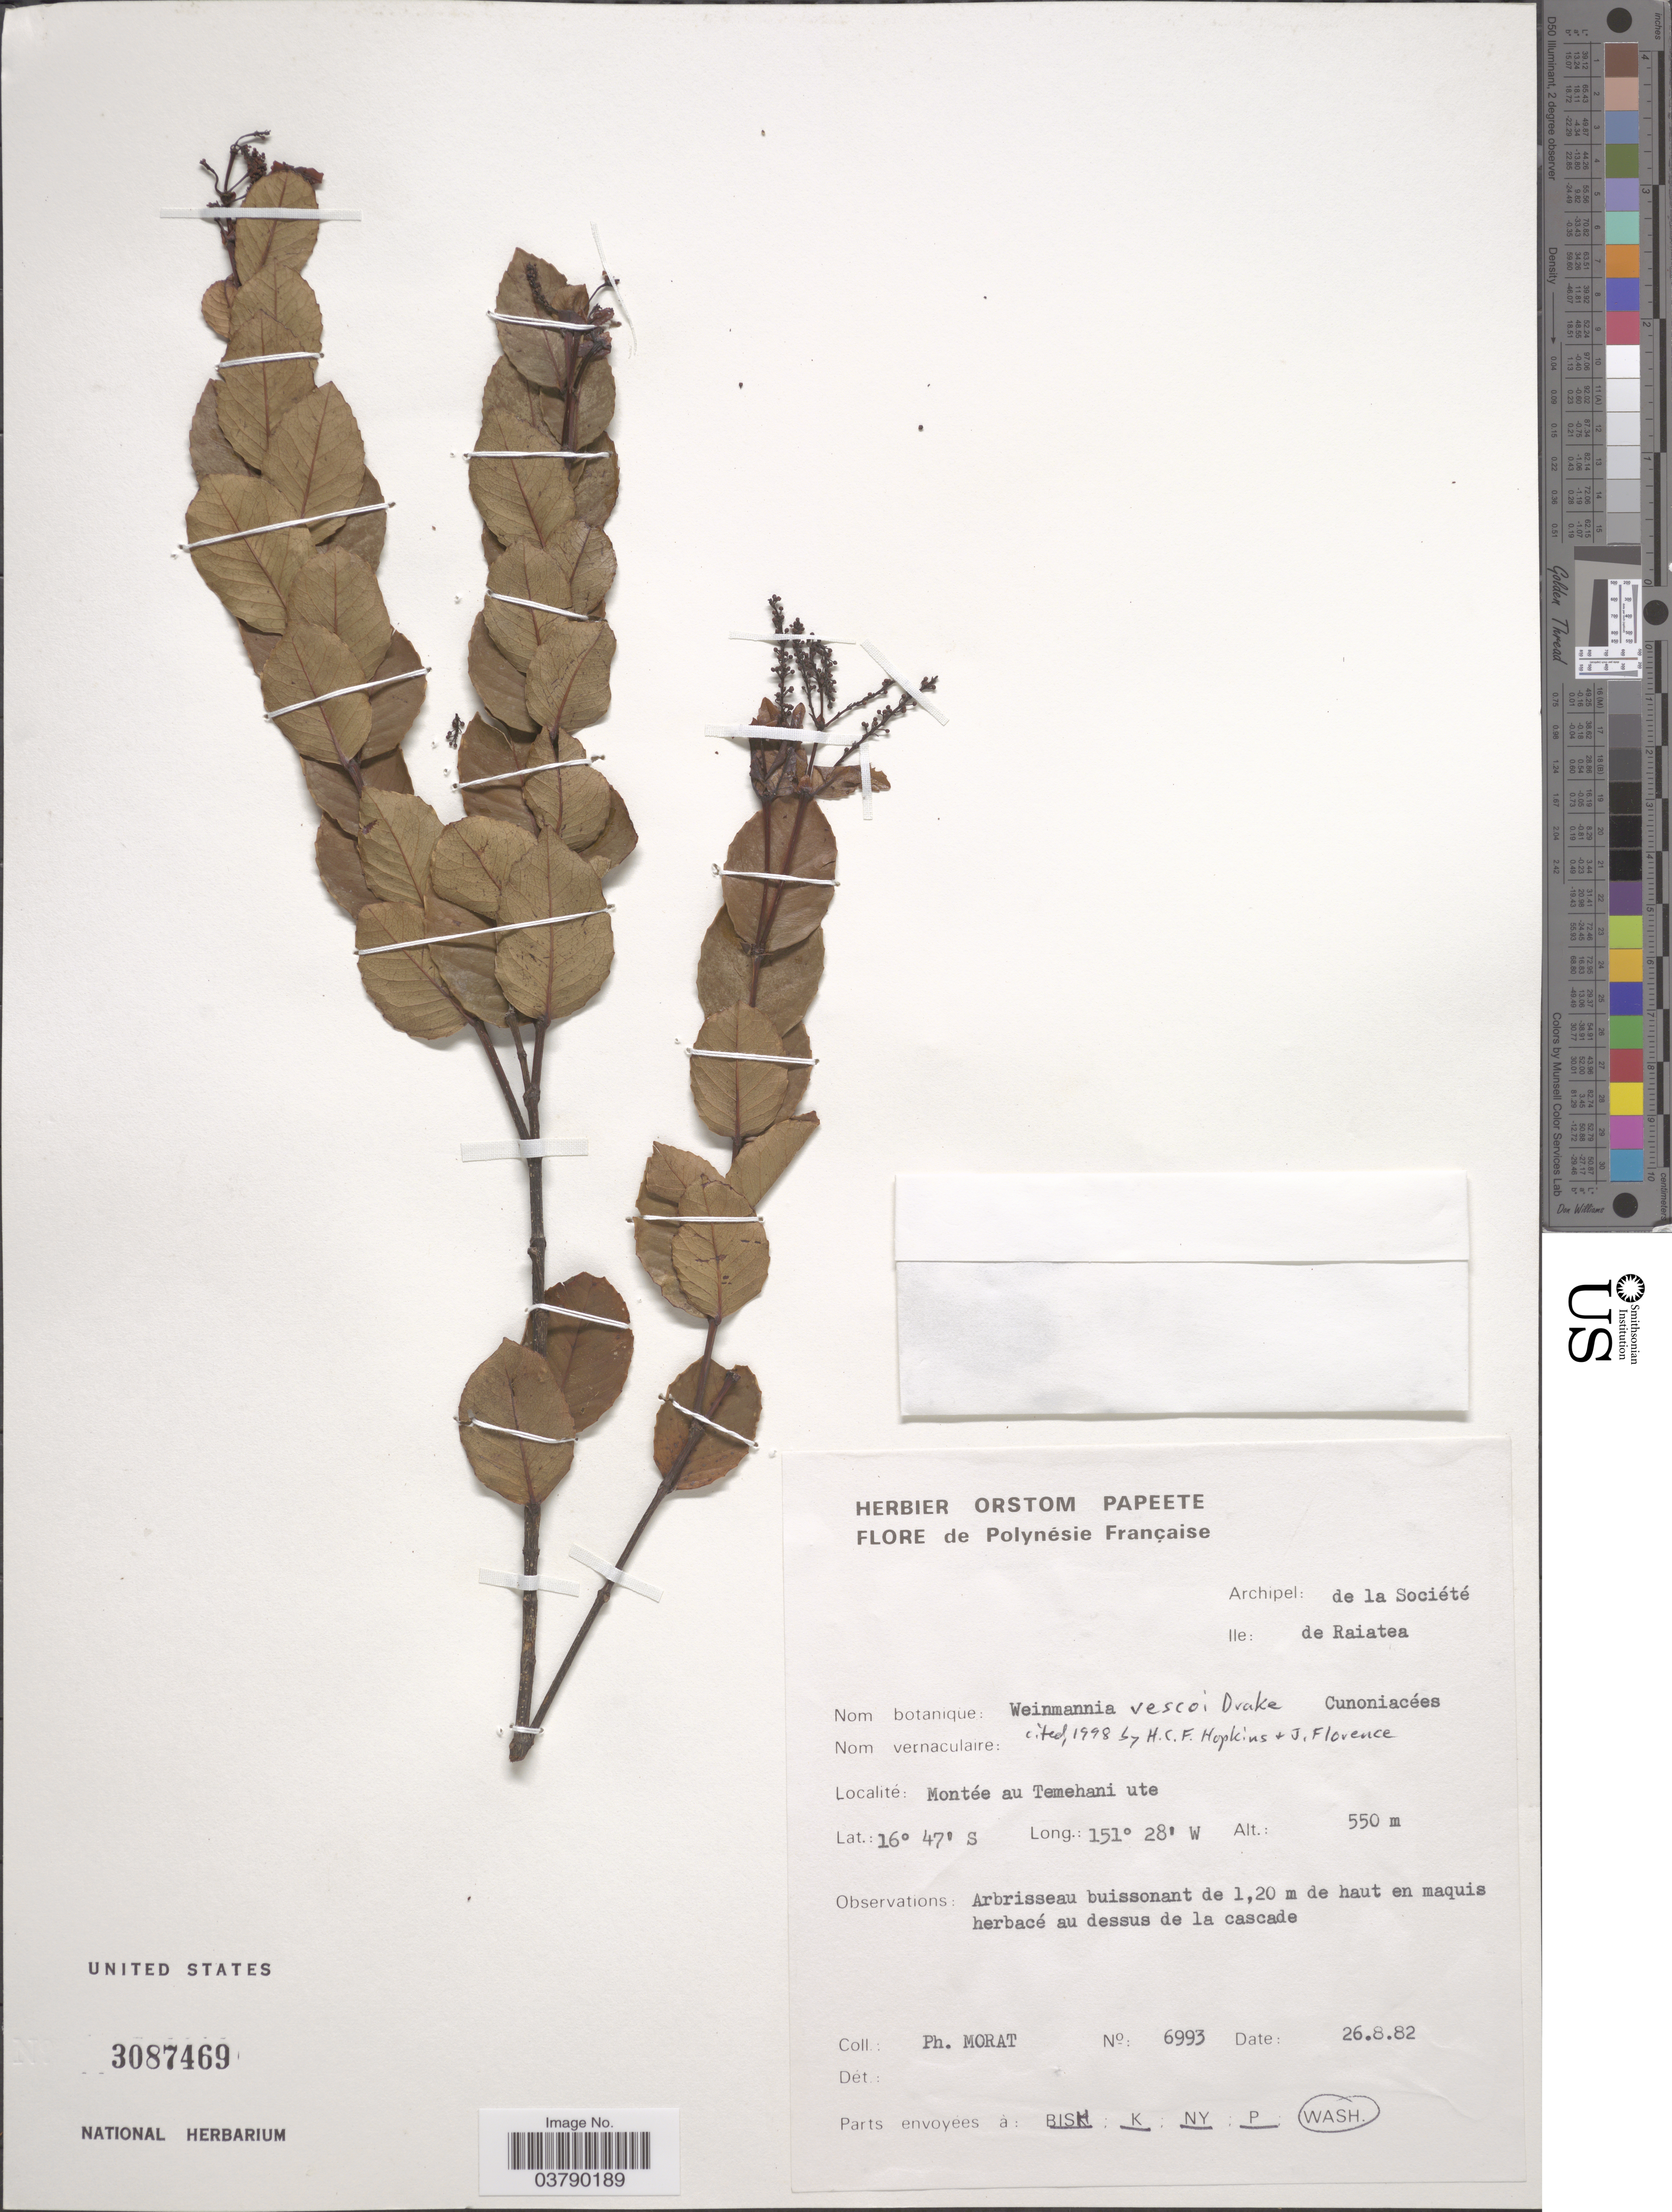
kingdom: Plantae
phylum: Tracheophyta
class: Magnoliopsida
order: Oxalidales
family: Cunoniaceae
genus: Pterophylla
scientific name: Pterophylla vescoi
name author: (Drake) Pillon & H.C. Hopkins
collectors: P. Morat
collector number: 6993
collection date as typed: Transcribed d/m/y: 26/8/82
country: French Polynesia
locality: Polynésie Française. Archipel: de la Société. Ile: de Raiatea. Montée au Temehani ute.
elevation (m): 550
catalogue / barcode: US 3087469